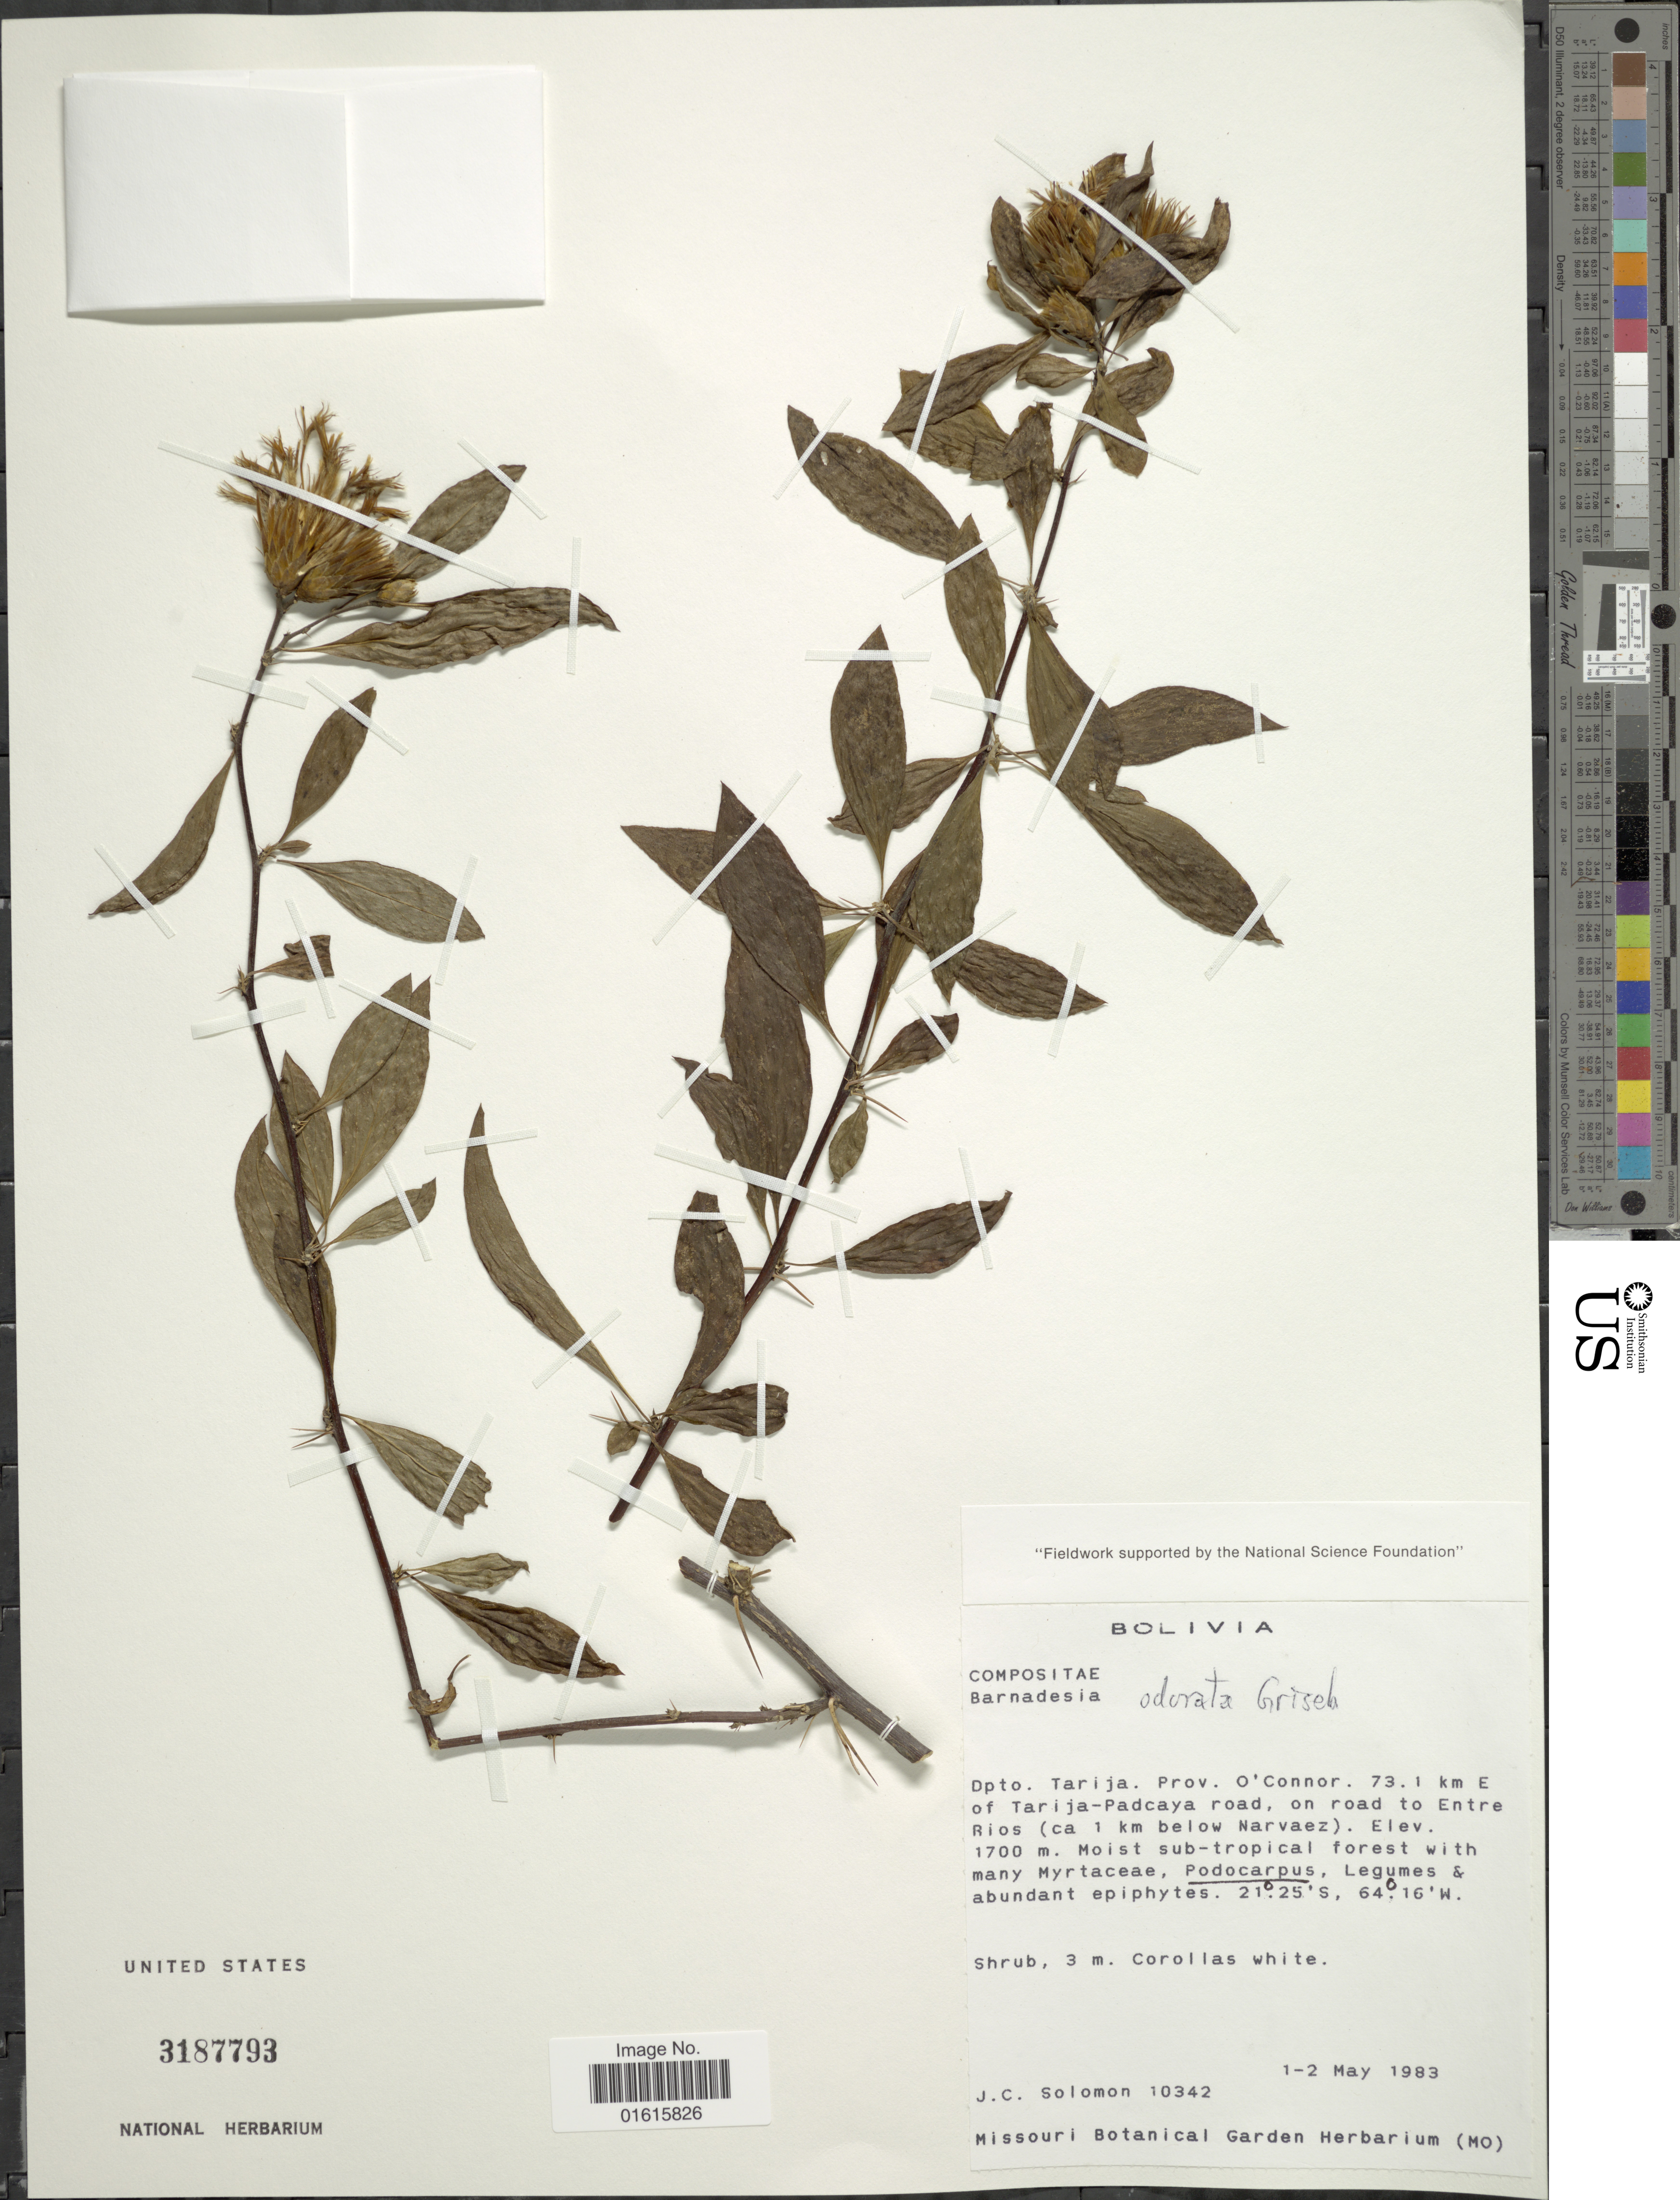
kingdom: Plantae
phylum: Tracheophyta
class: Magnoliopsida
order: Asterales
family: Asteraceae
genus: Barnadesia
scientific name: Barnadesia odorata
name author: Griseb.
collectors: J. C. Solomon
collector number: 10342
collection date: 1983-05-01/1983-05-02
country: Bolivia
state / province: Tarija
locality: Prov. O' Connor. 73.1 km E of Tarija-Padcaya road, on road to Entre Rios (ca 1 km below Narvaez)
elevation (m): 1700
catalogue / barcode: US 3187793